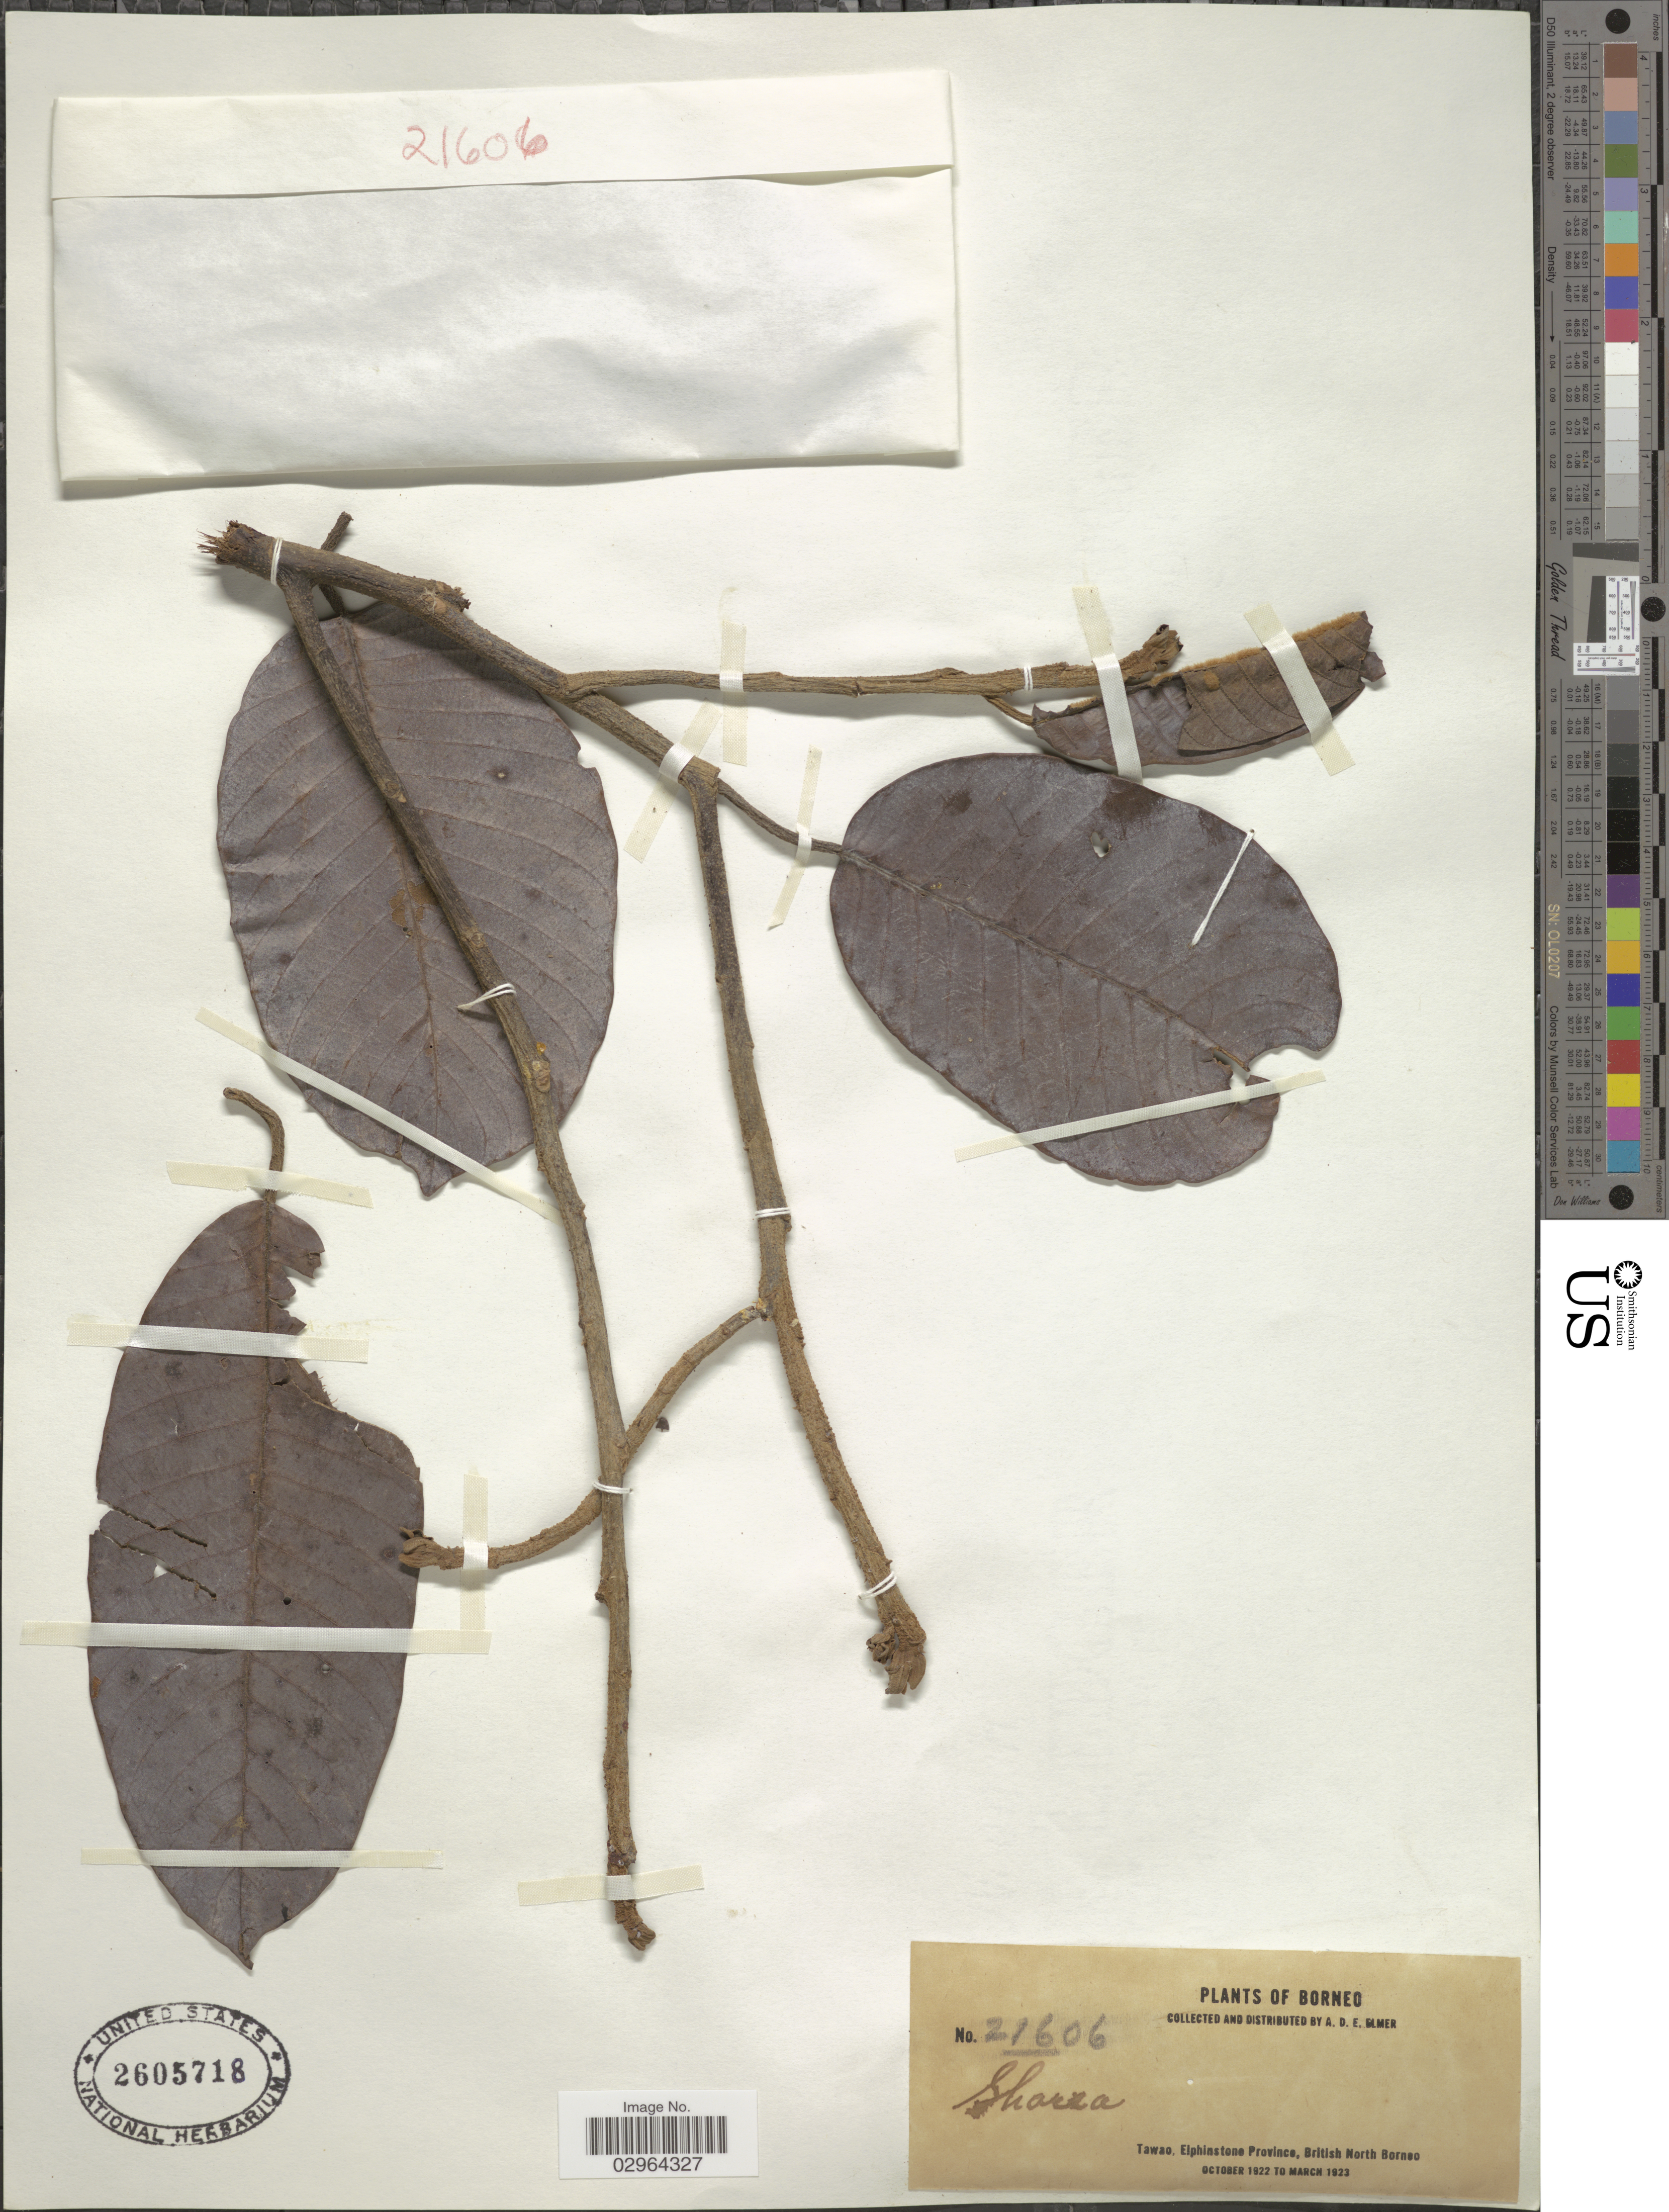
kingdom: Plantae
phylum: Tracheophyta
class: Magnoliopsida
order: Malvales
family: Dipterocarpaceae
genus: Rubroshorea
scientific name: Rubroshorea smithiana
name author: (Symington) P.S. Ashton & J. Heck.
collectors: A. D. E. Elmer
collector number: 21606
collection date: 1922-10/1923-03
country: Malaysia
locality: Borneo. Tawao, Elphinstone Province, British North Borneo.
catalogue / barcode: US 2605718